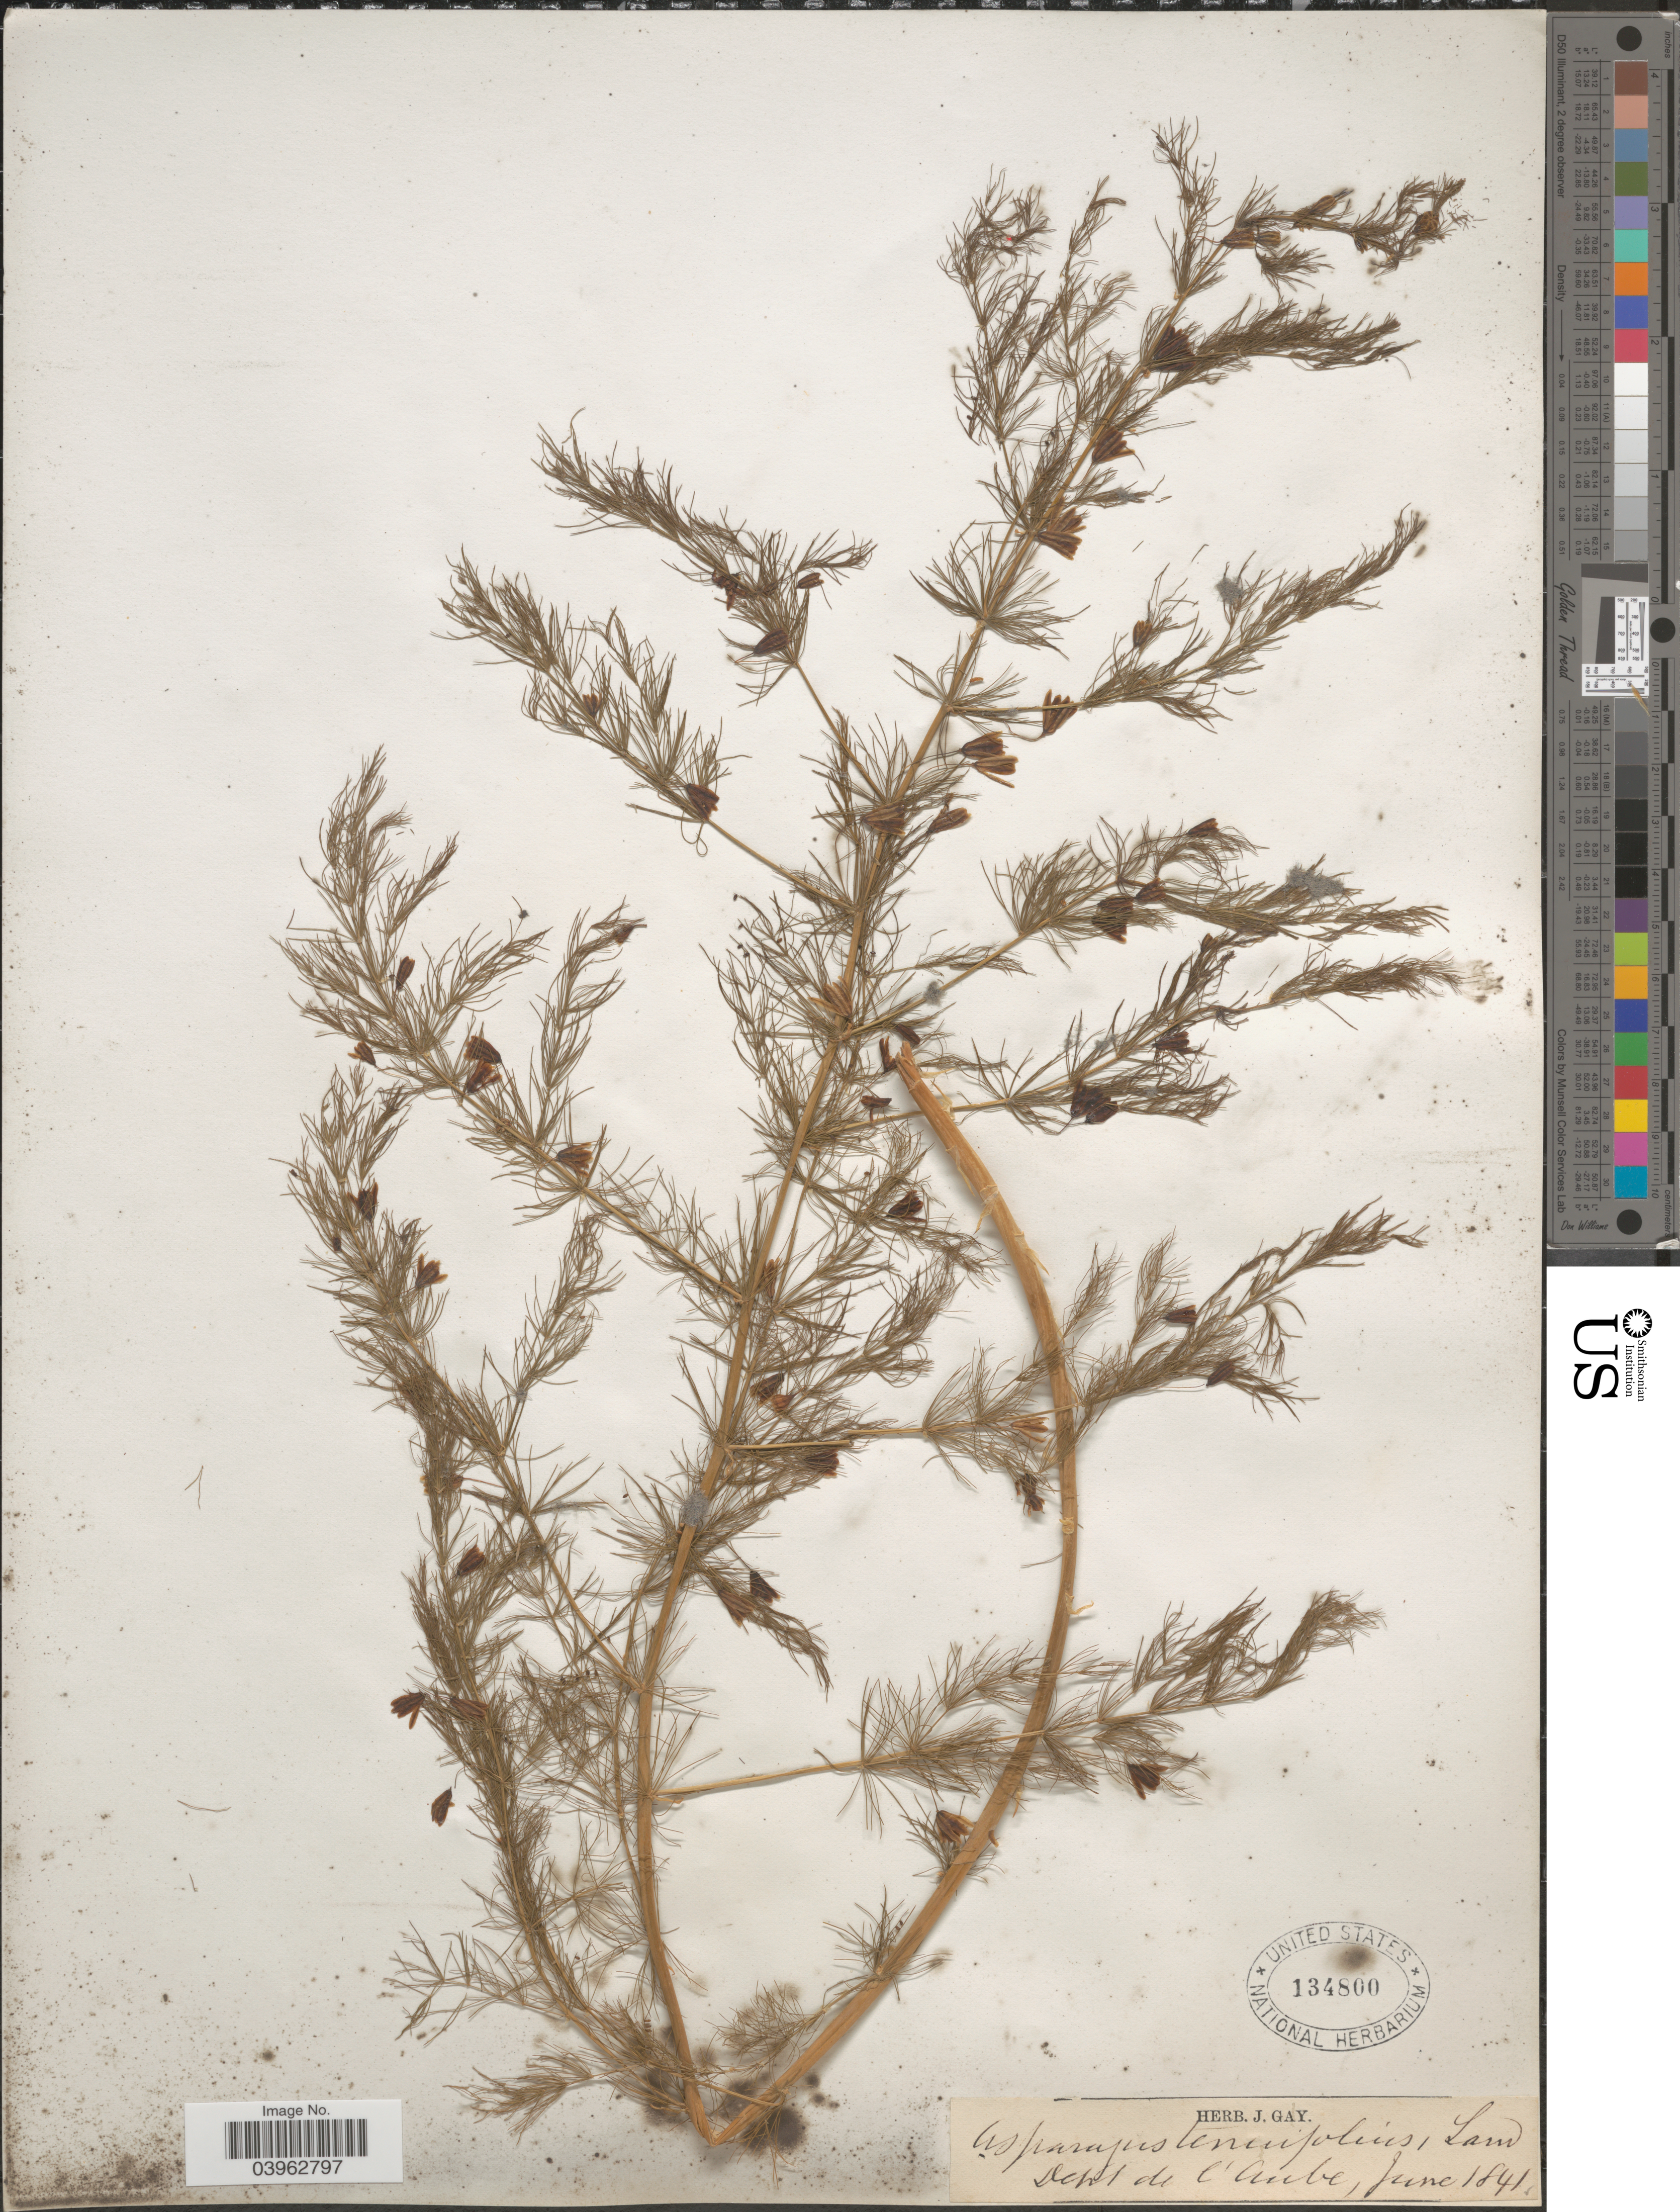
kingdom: Plantae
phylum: Tracheophyta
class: Liliopsida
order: Asparagales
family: Asparagaceae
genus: Asparagus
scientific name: Asparagus tenuifolius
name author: Lam.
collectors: ex herb. J. Gay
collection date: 1841-06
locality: Dept. de l' Aube. [interpreted]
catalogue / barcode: US 134800